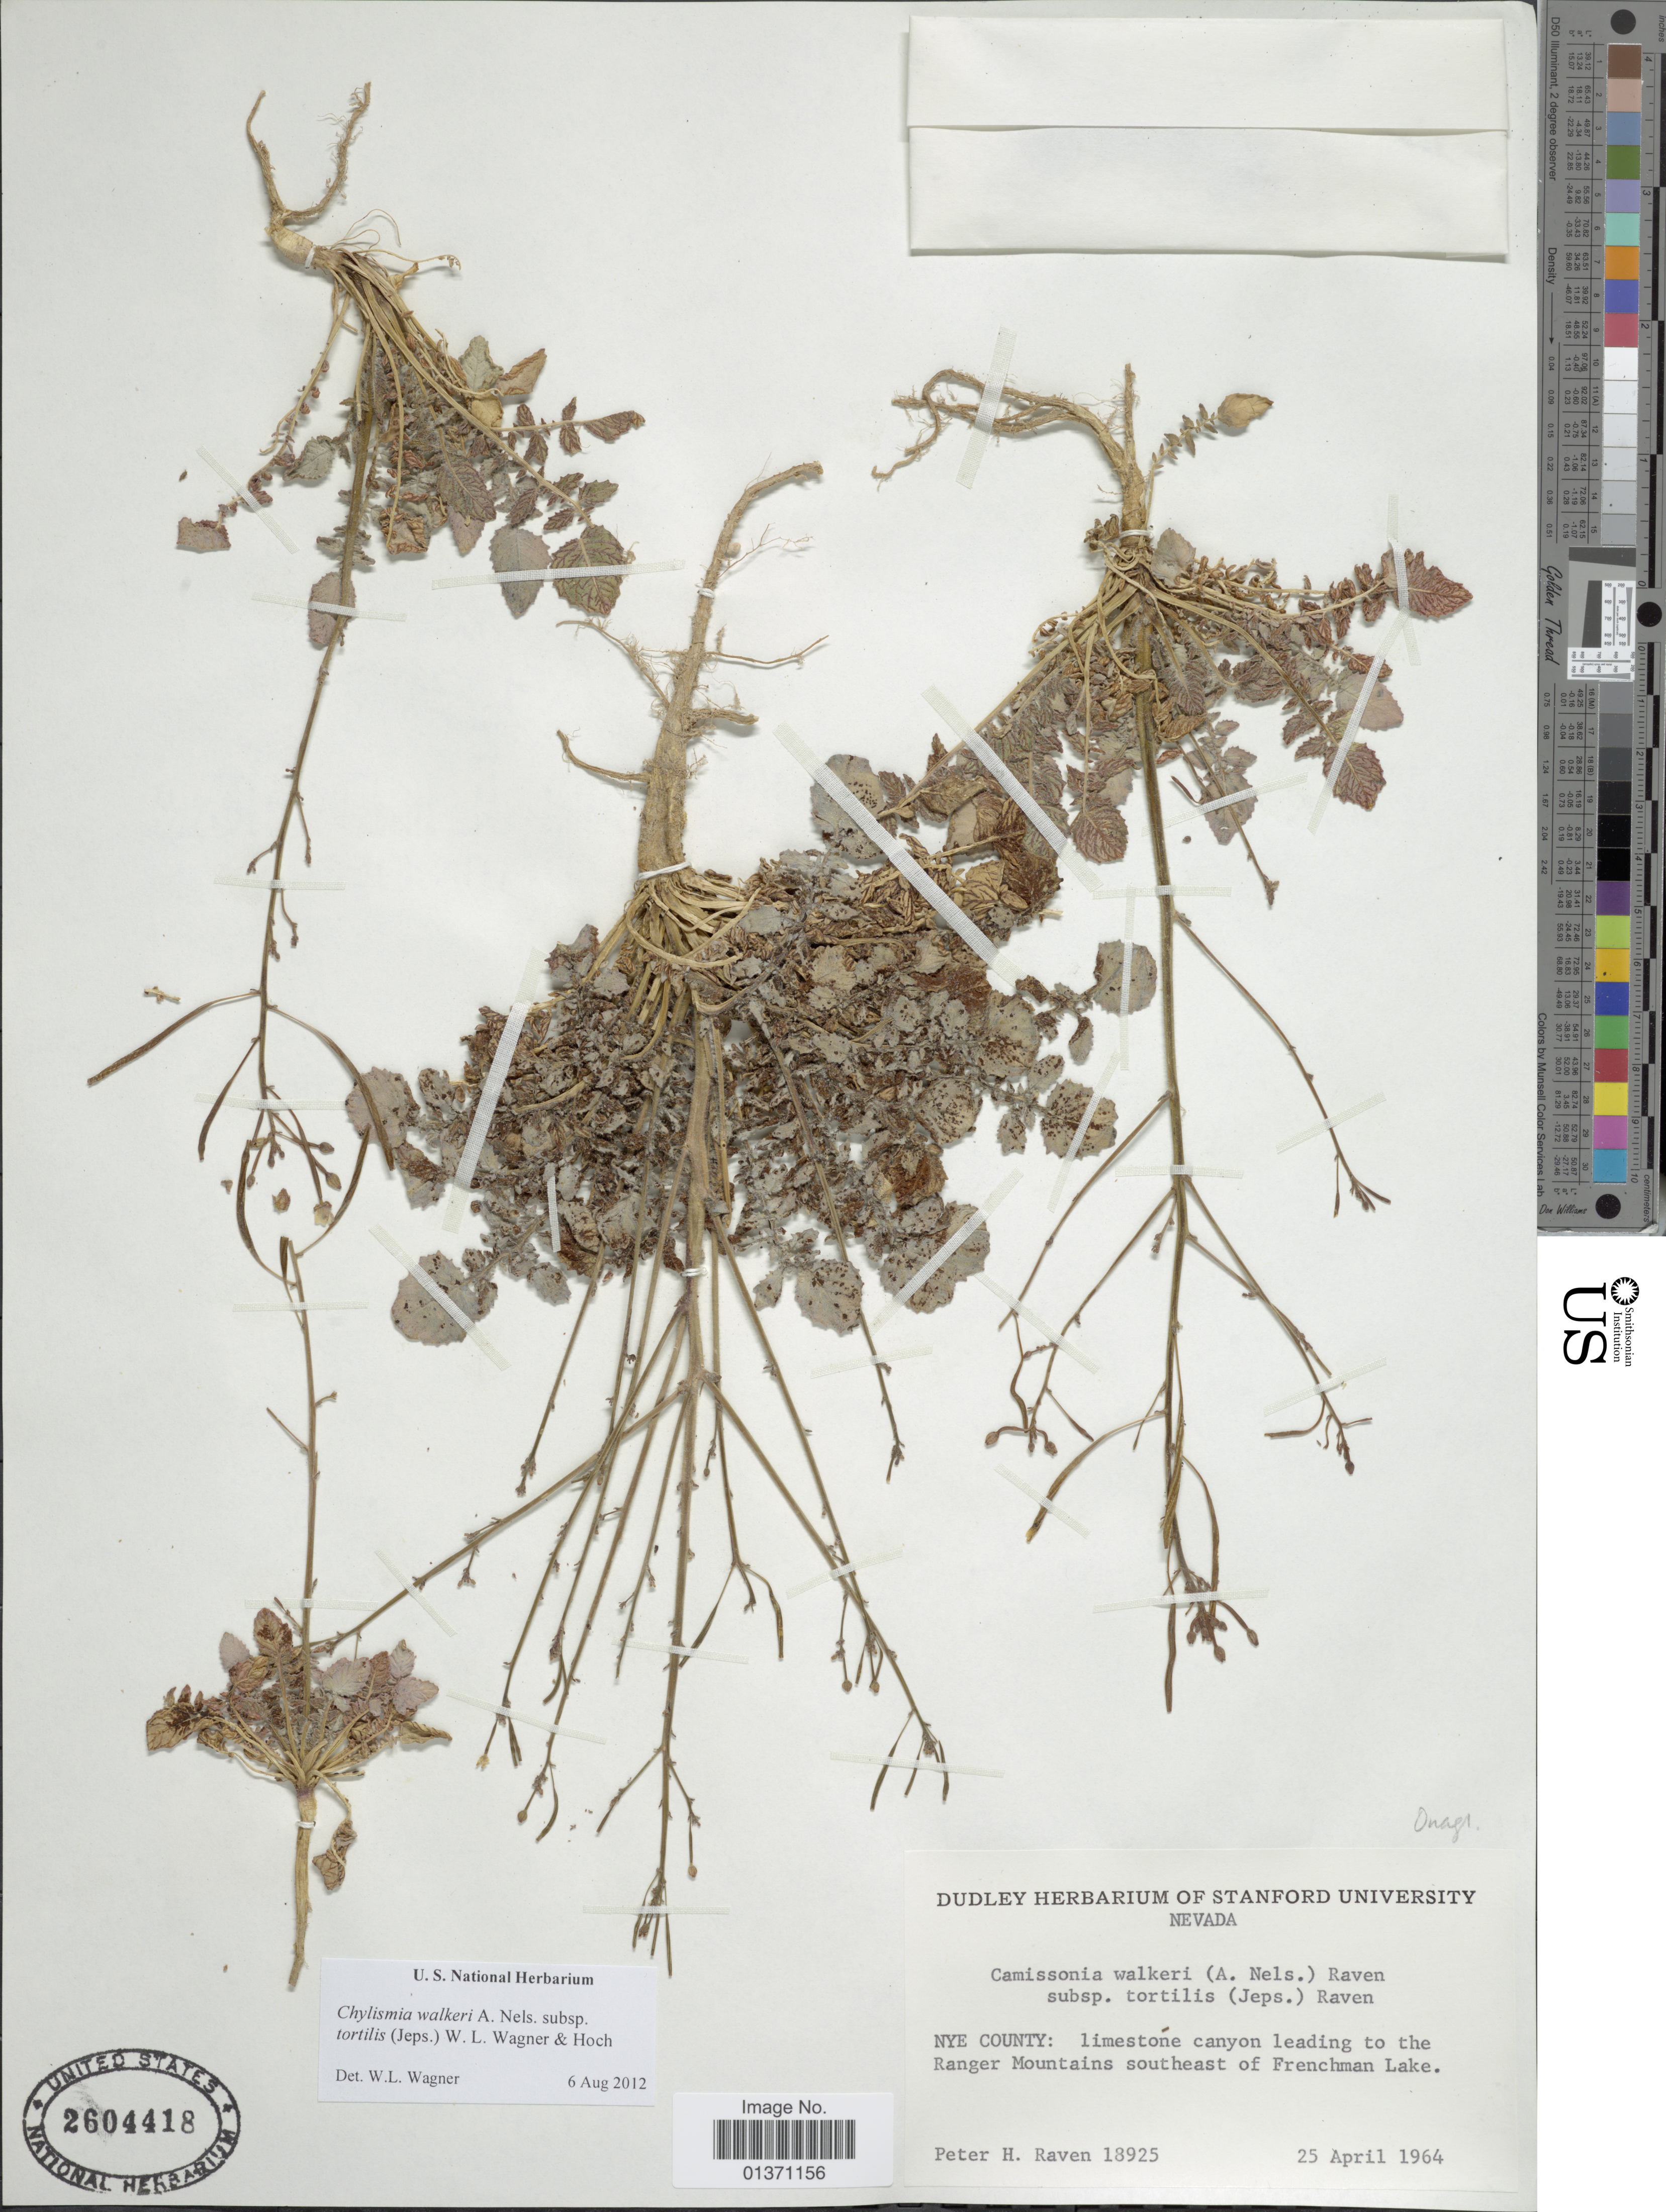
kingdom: Plantae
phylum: Tracheophyta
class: Magnoliopsida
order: Myrtales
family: Onagraceae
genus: Chylismia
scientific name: Chylismia walkeri subsp. tortilis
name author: (Jeps.) W.L. Wagner & Hoch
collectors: P. H. Raven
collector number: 18925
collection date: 1964-04-25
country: United States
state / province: Nevada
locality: Nye County: limestone canyon leading to the Ranger Mountains southeast of Frenchman Lake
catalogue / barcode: US 2604418